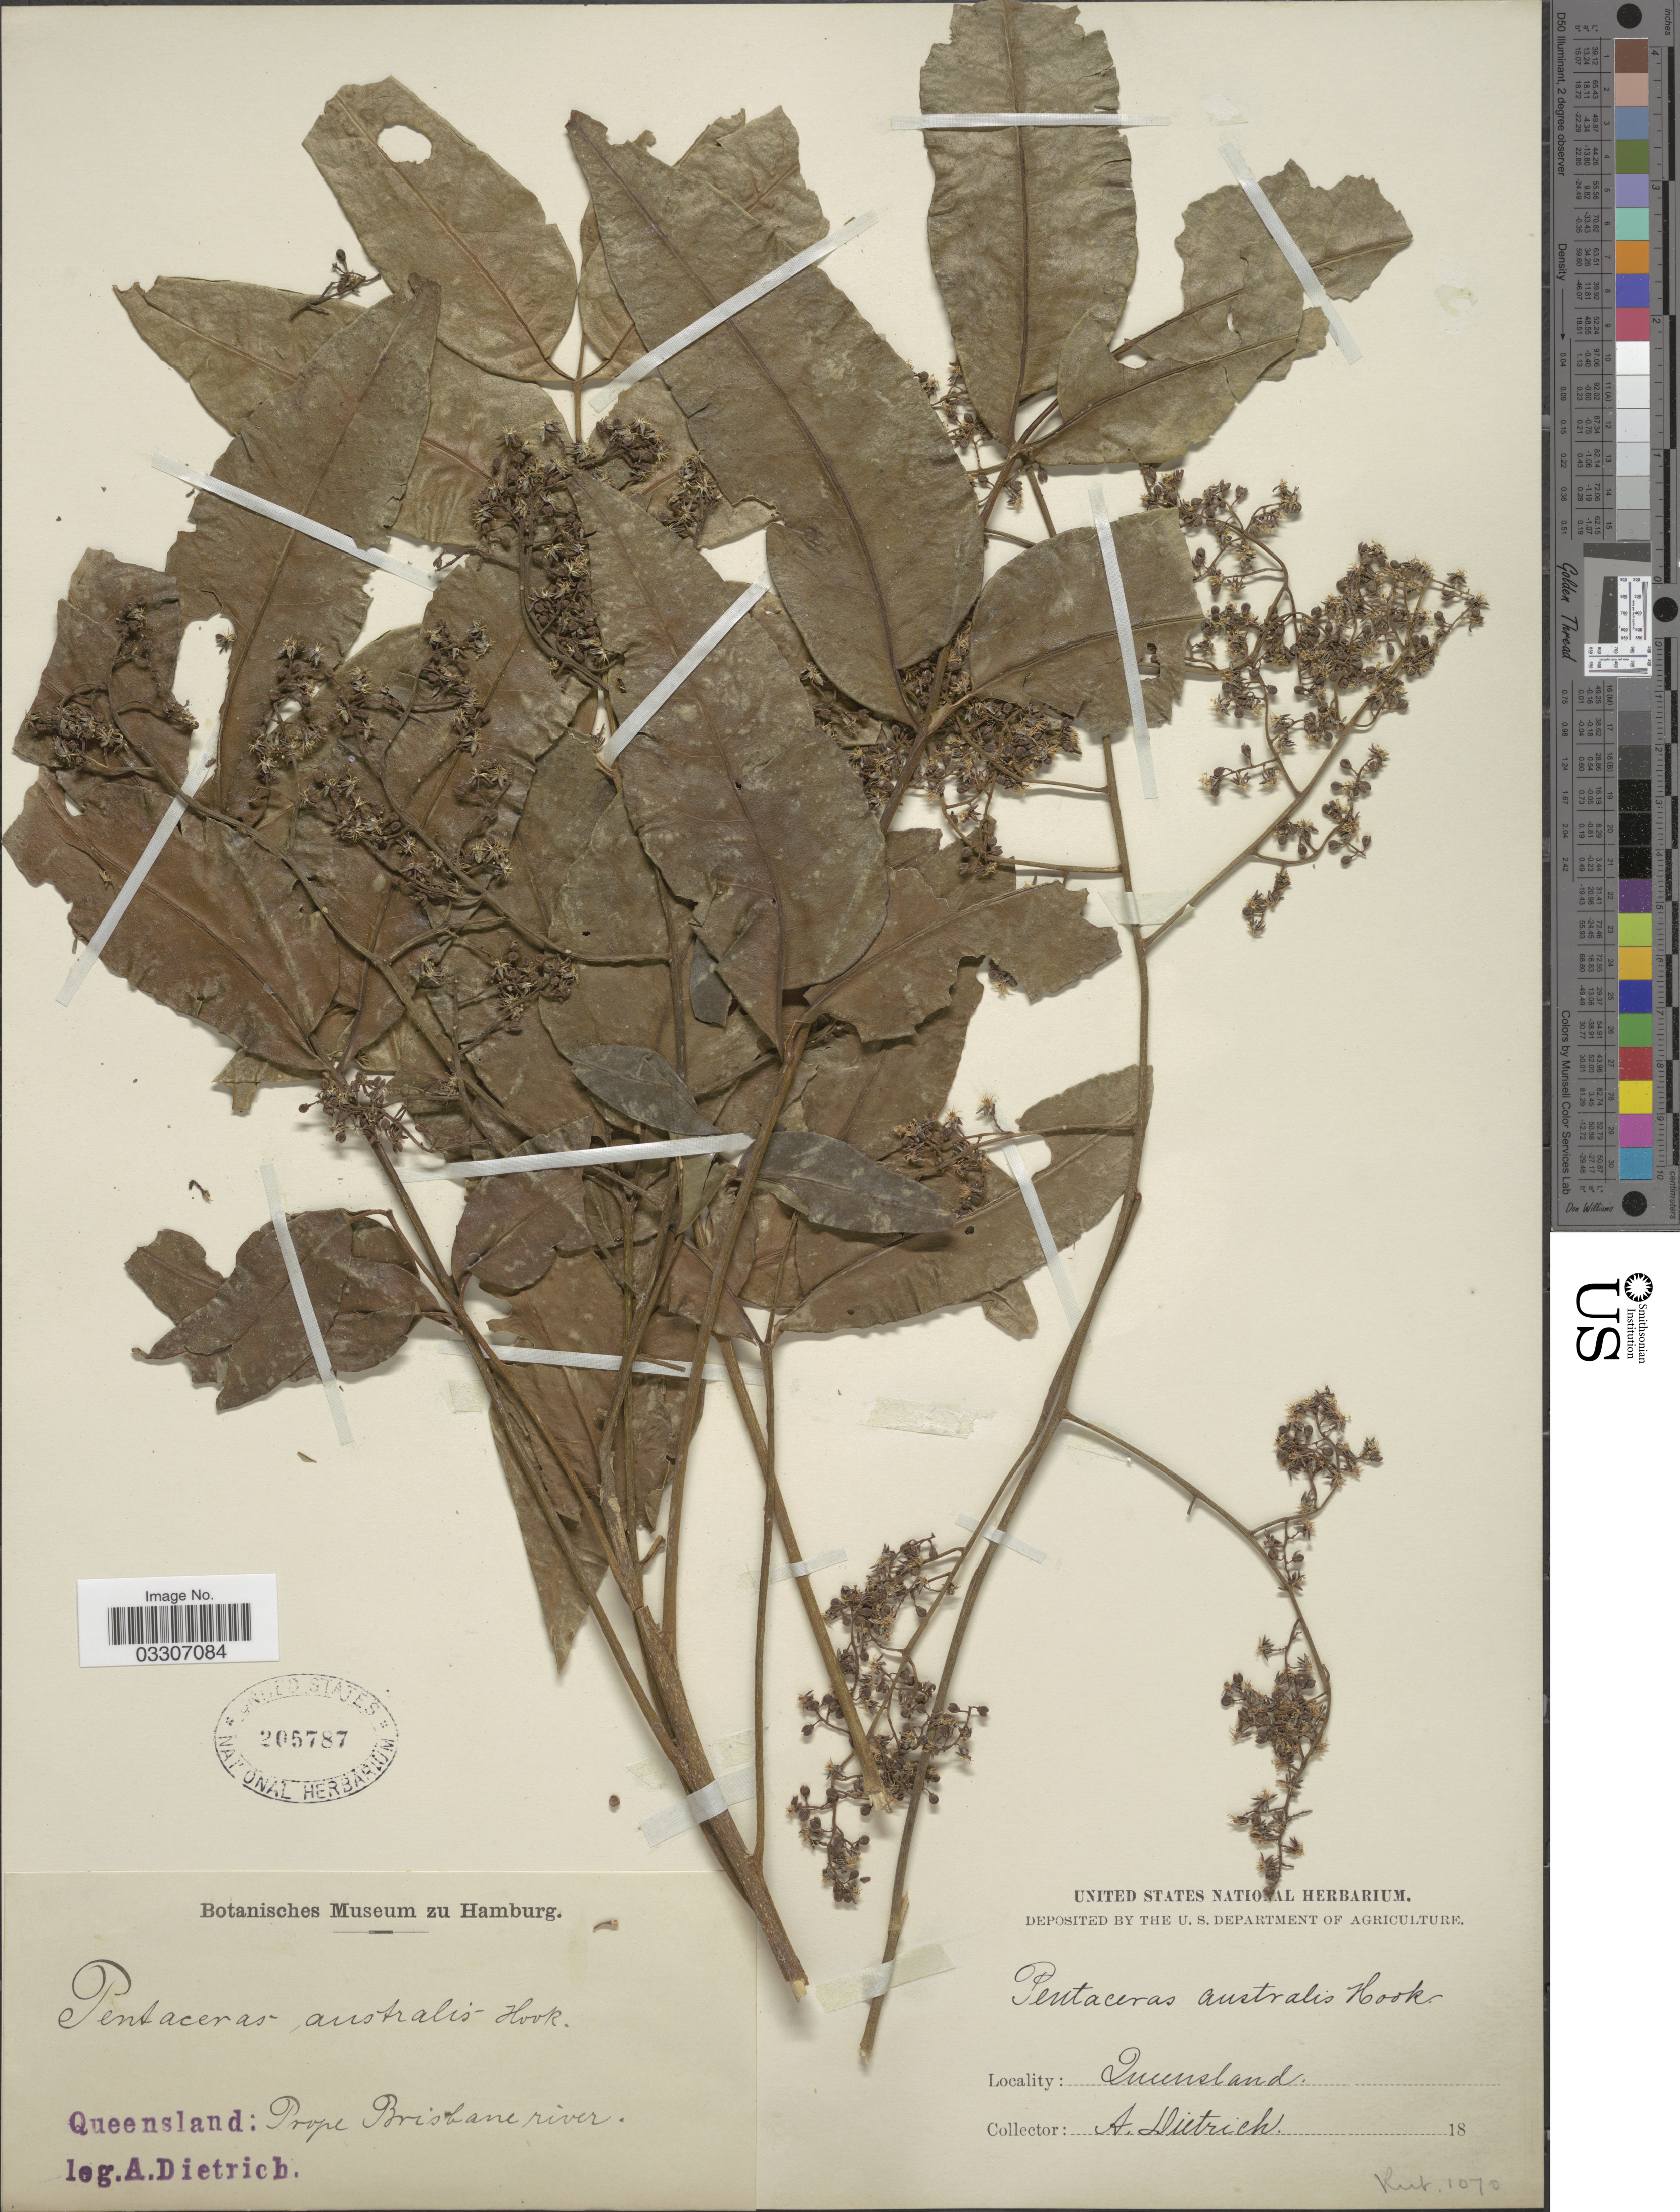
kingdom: Plantae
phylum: Tracheophyta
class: Magnoliopsida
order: Sapindales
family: Rutaceae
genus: Pentaceras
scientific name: Pentaceras australe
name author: (F. Muell.) Benth.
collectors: A. Dietrich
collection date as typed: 18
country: Australia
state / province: Queensland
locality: Prope Brisbane river.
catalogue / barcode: US 205787